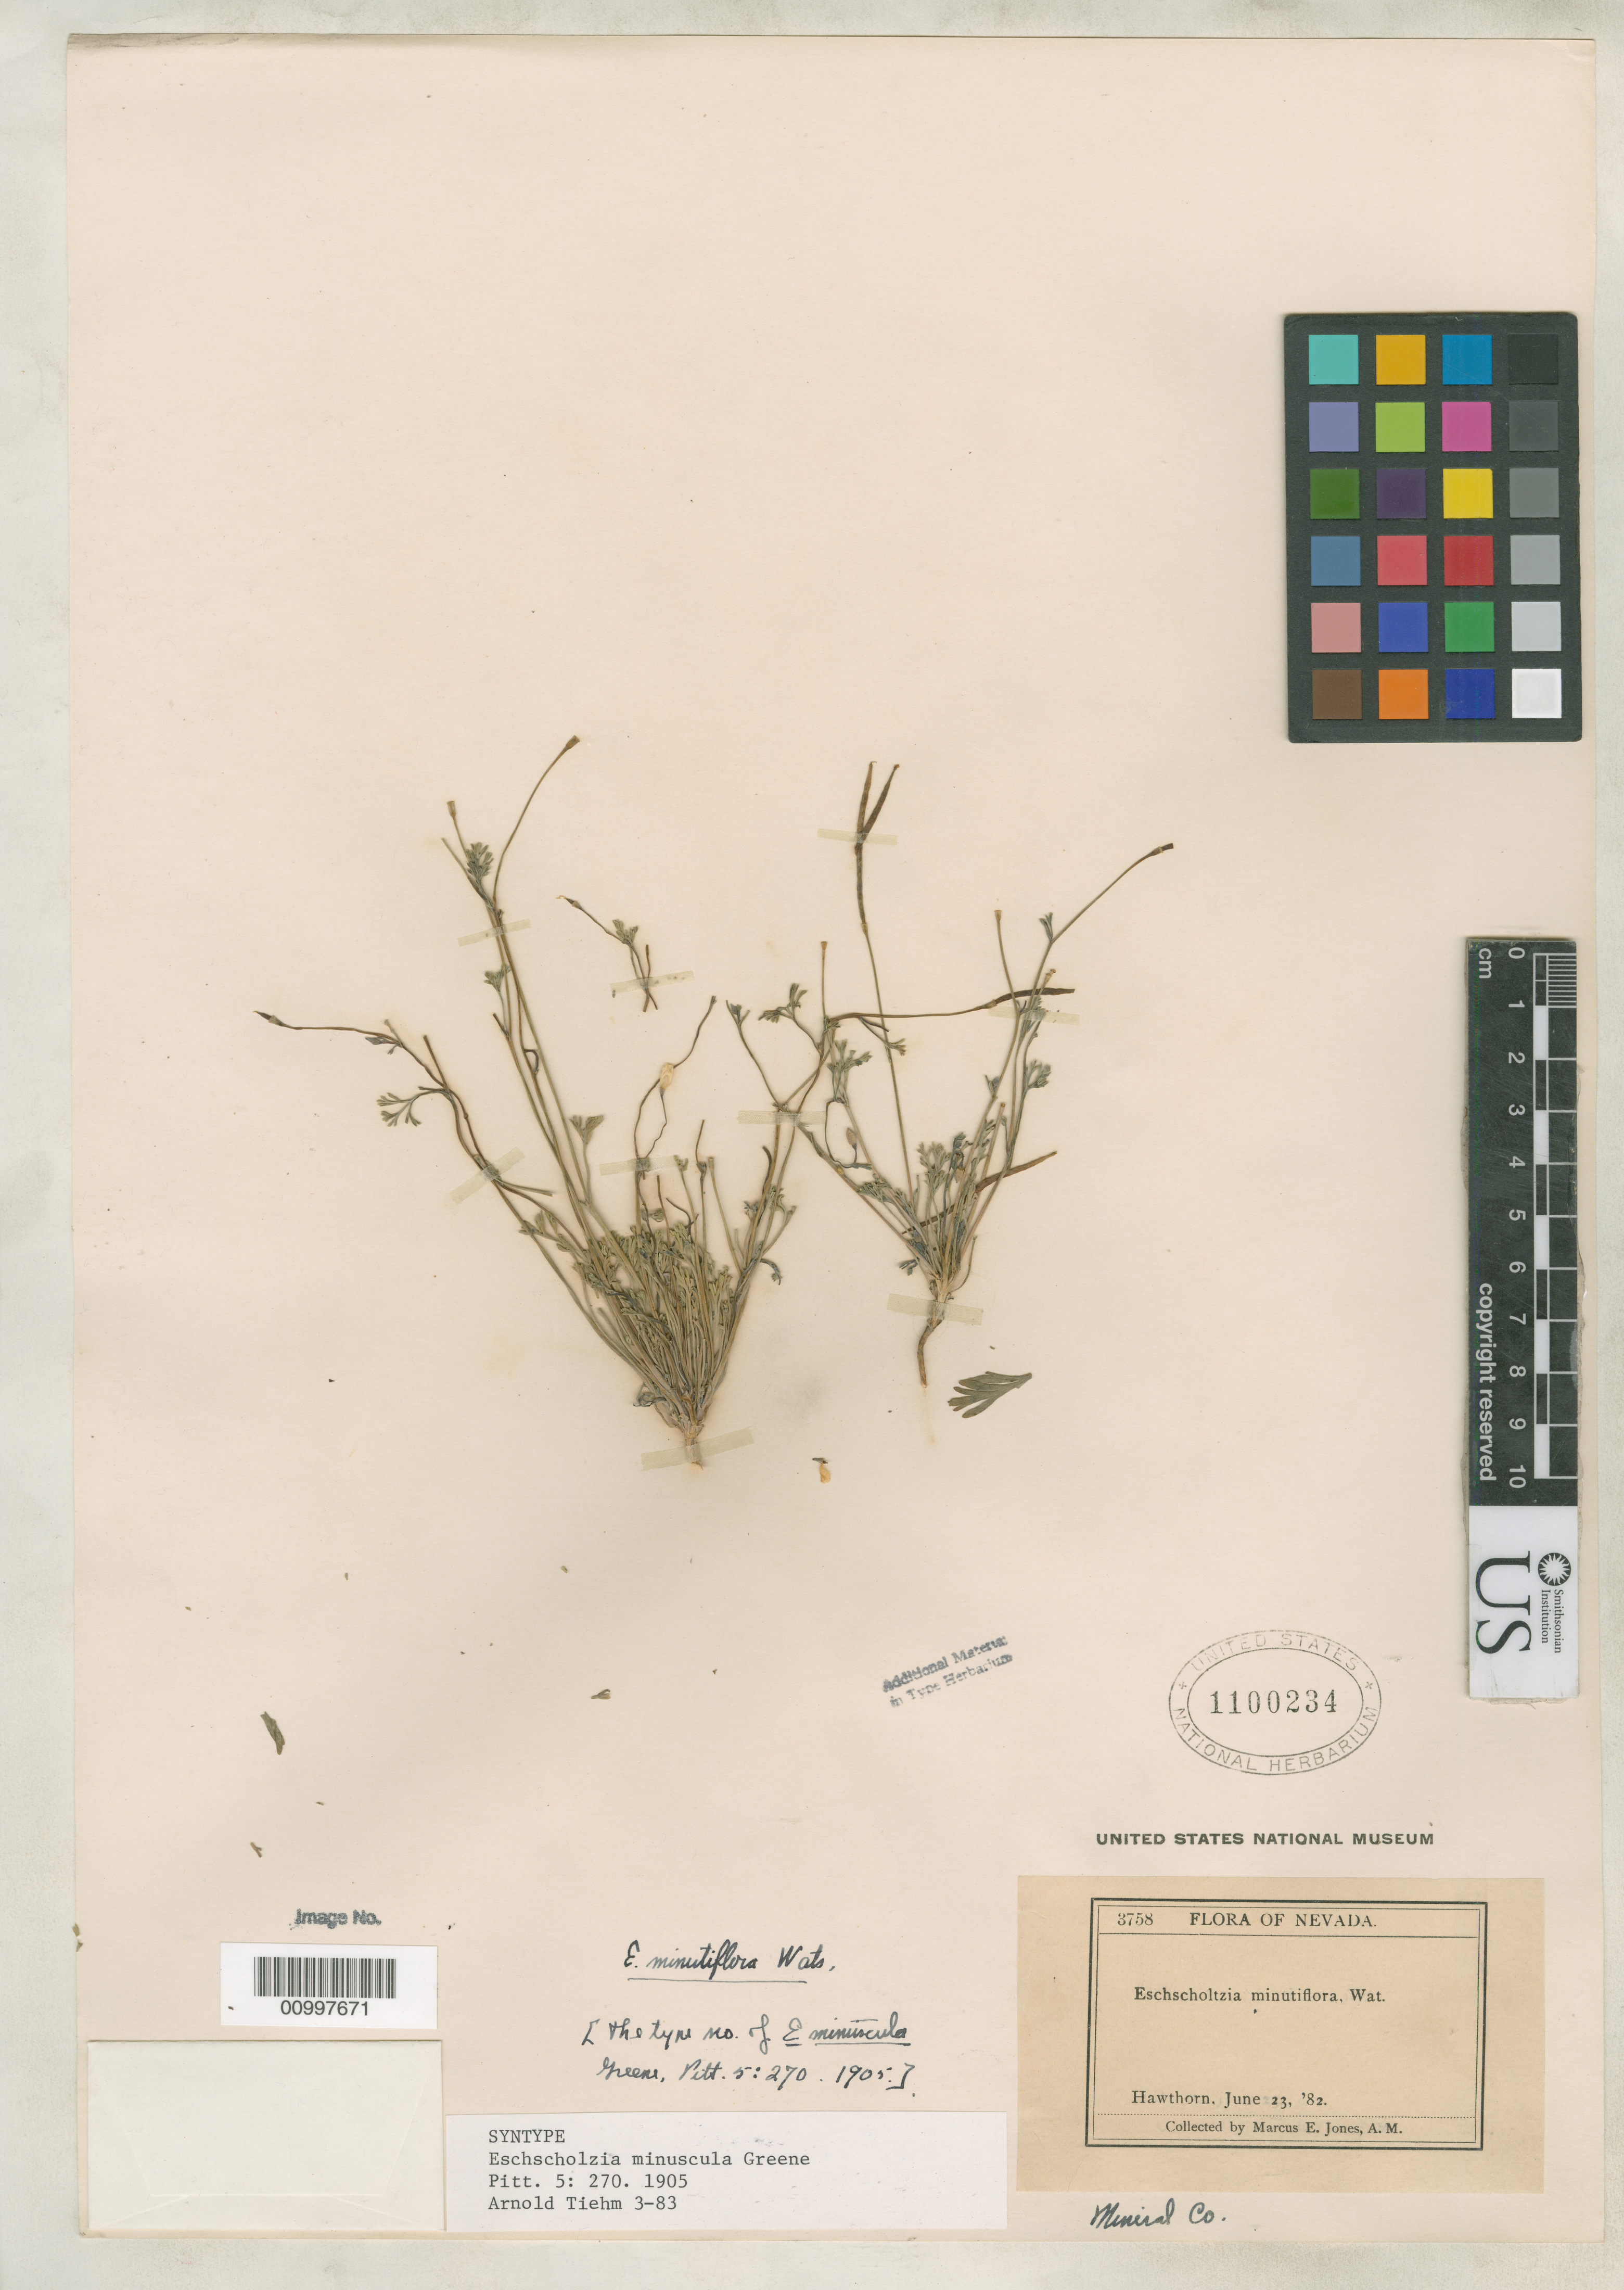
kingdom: Plantae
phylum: Tracheophyta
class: Magnoliopsida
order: Ranunculales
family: Papaveraceae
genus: Eschscholzia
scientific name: Eschscholzia minuscula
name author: Greene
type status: Syntype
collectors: M. E. Jones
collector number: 3758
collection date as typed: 23 Jun 1882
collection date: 1882-06-23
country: United States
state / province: Nevada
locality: Hawthorn.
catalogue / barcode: US 1100234